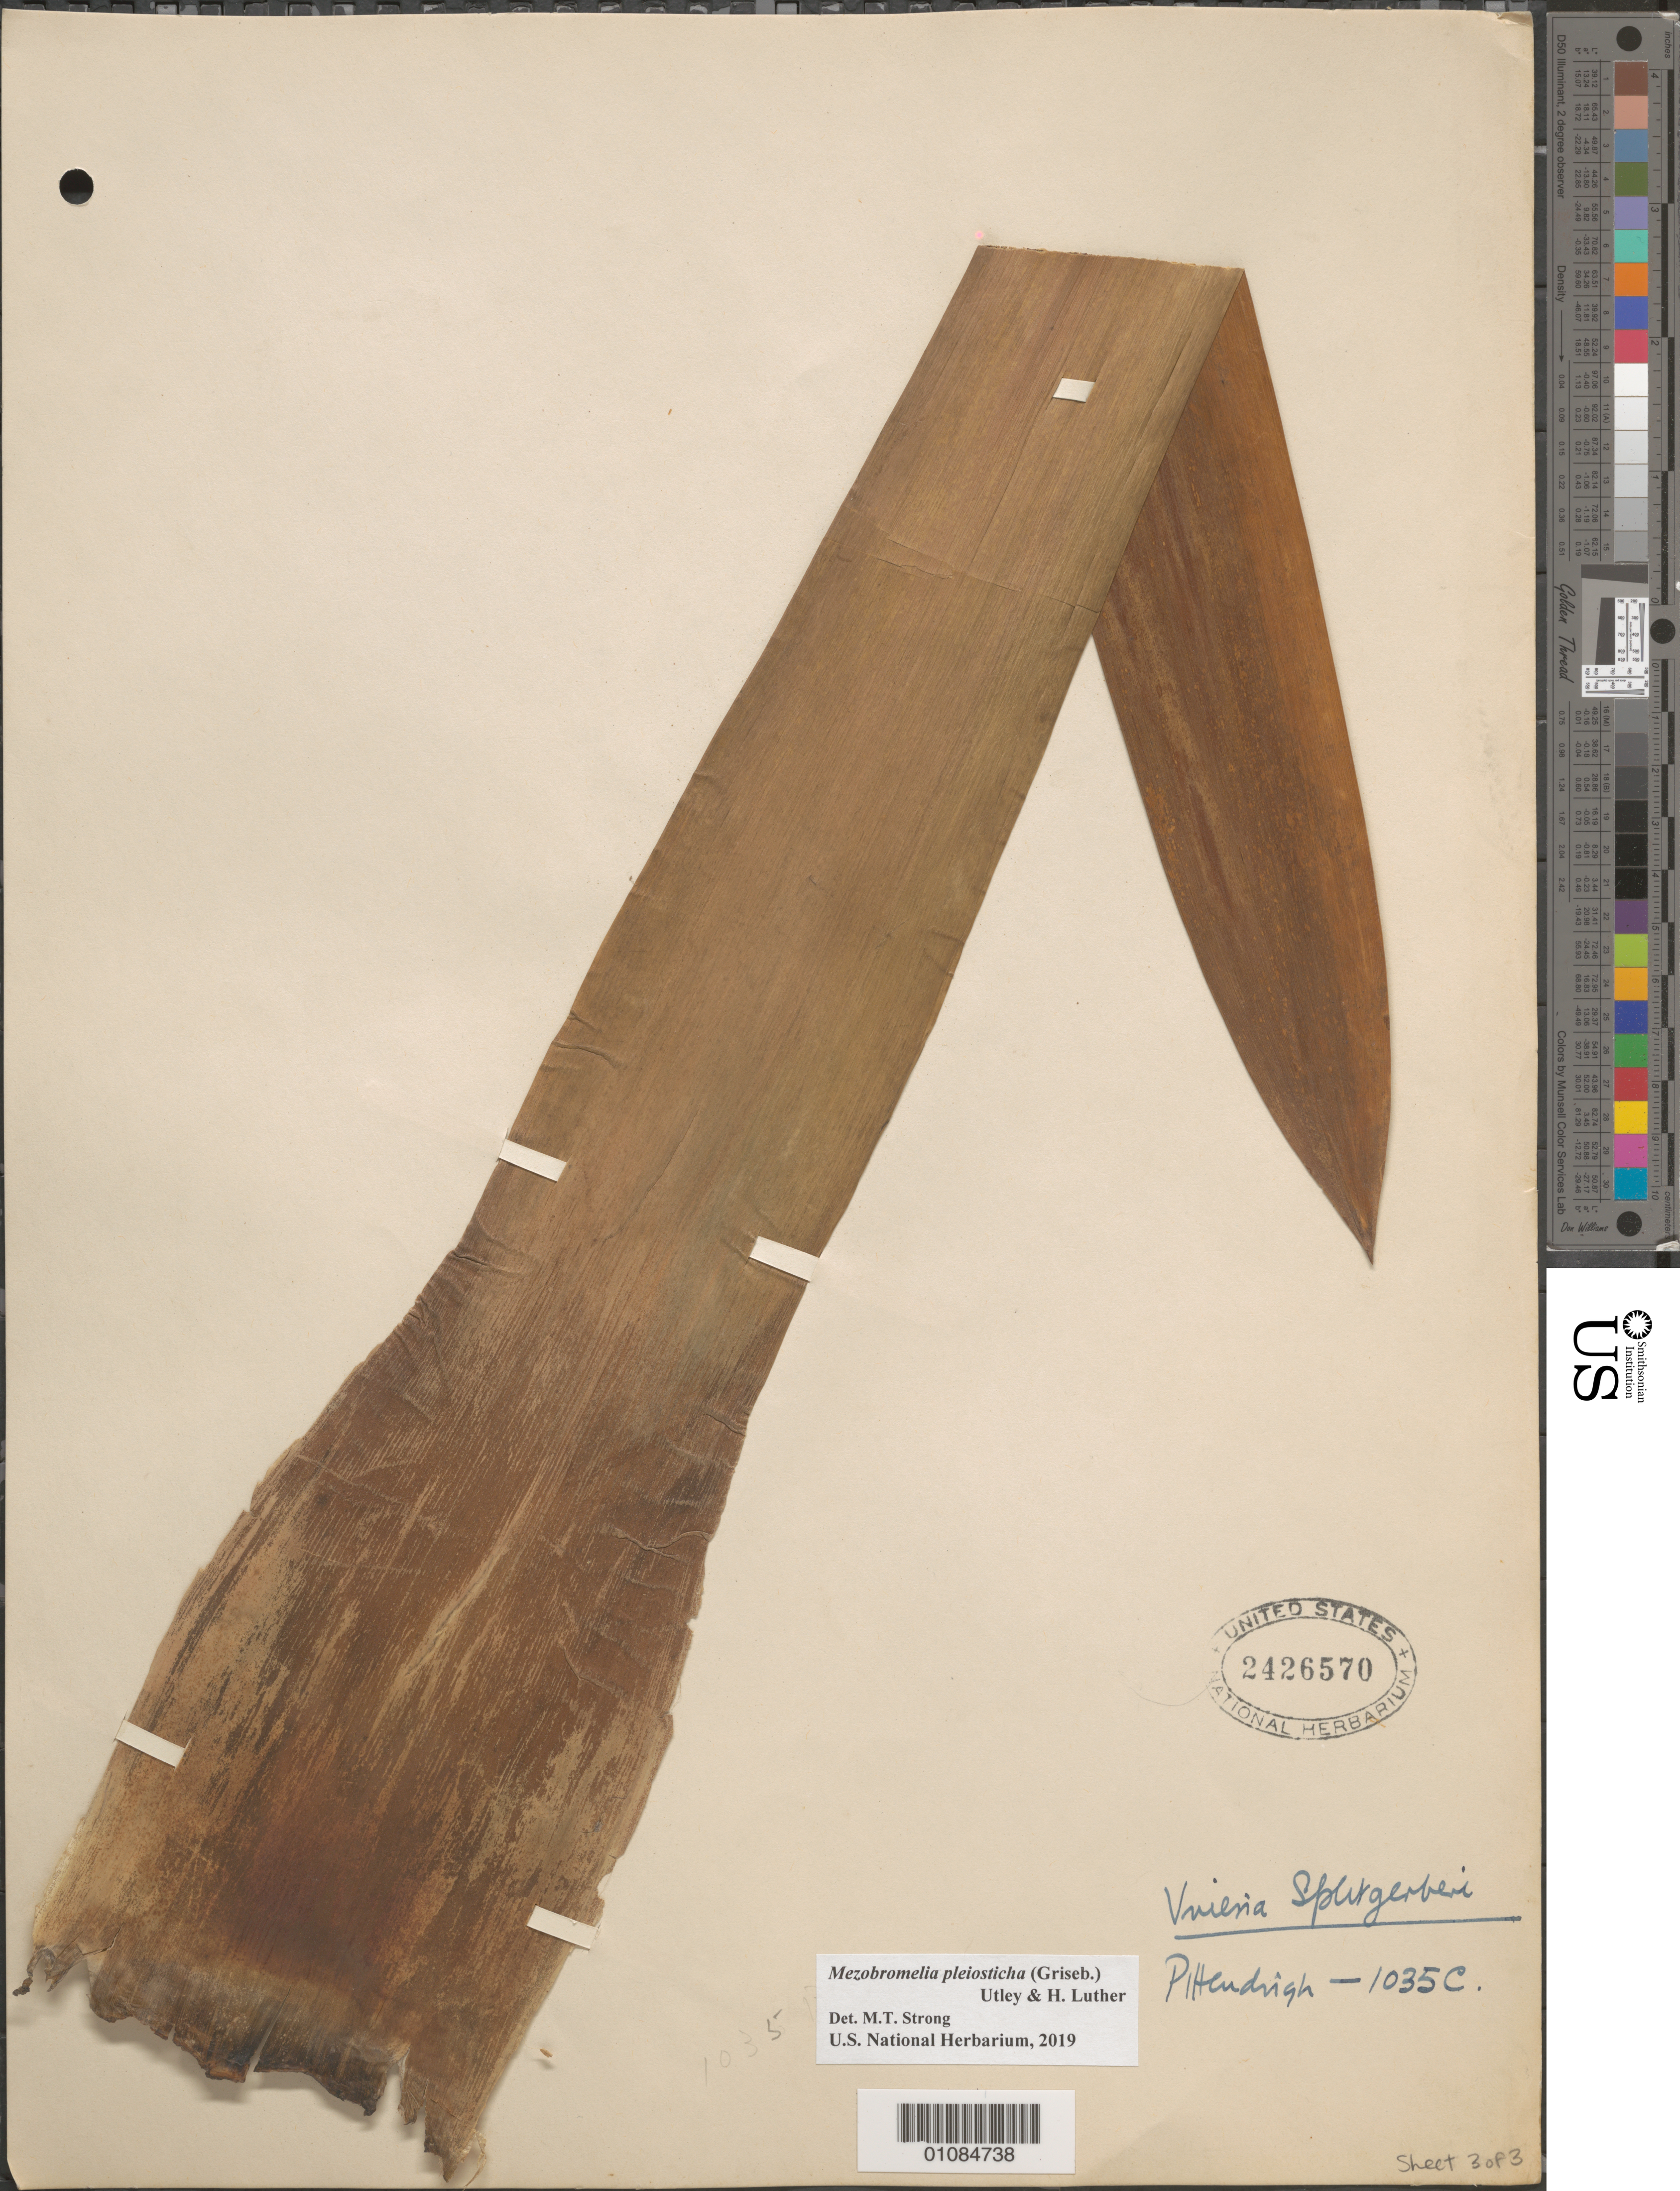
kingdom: Plantae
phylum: Tracheophyta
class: Liliopsida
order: Poales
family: Bromeliaceae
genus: Mezobromelia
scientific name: Mezobromelia pleiosticha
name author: (Griseb.) Utley & H. Luther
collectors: C. S. Pittendrigh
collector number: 1035C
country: Trinidad and Tobago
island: Trinidad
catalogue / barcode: US 2426570